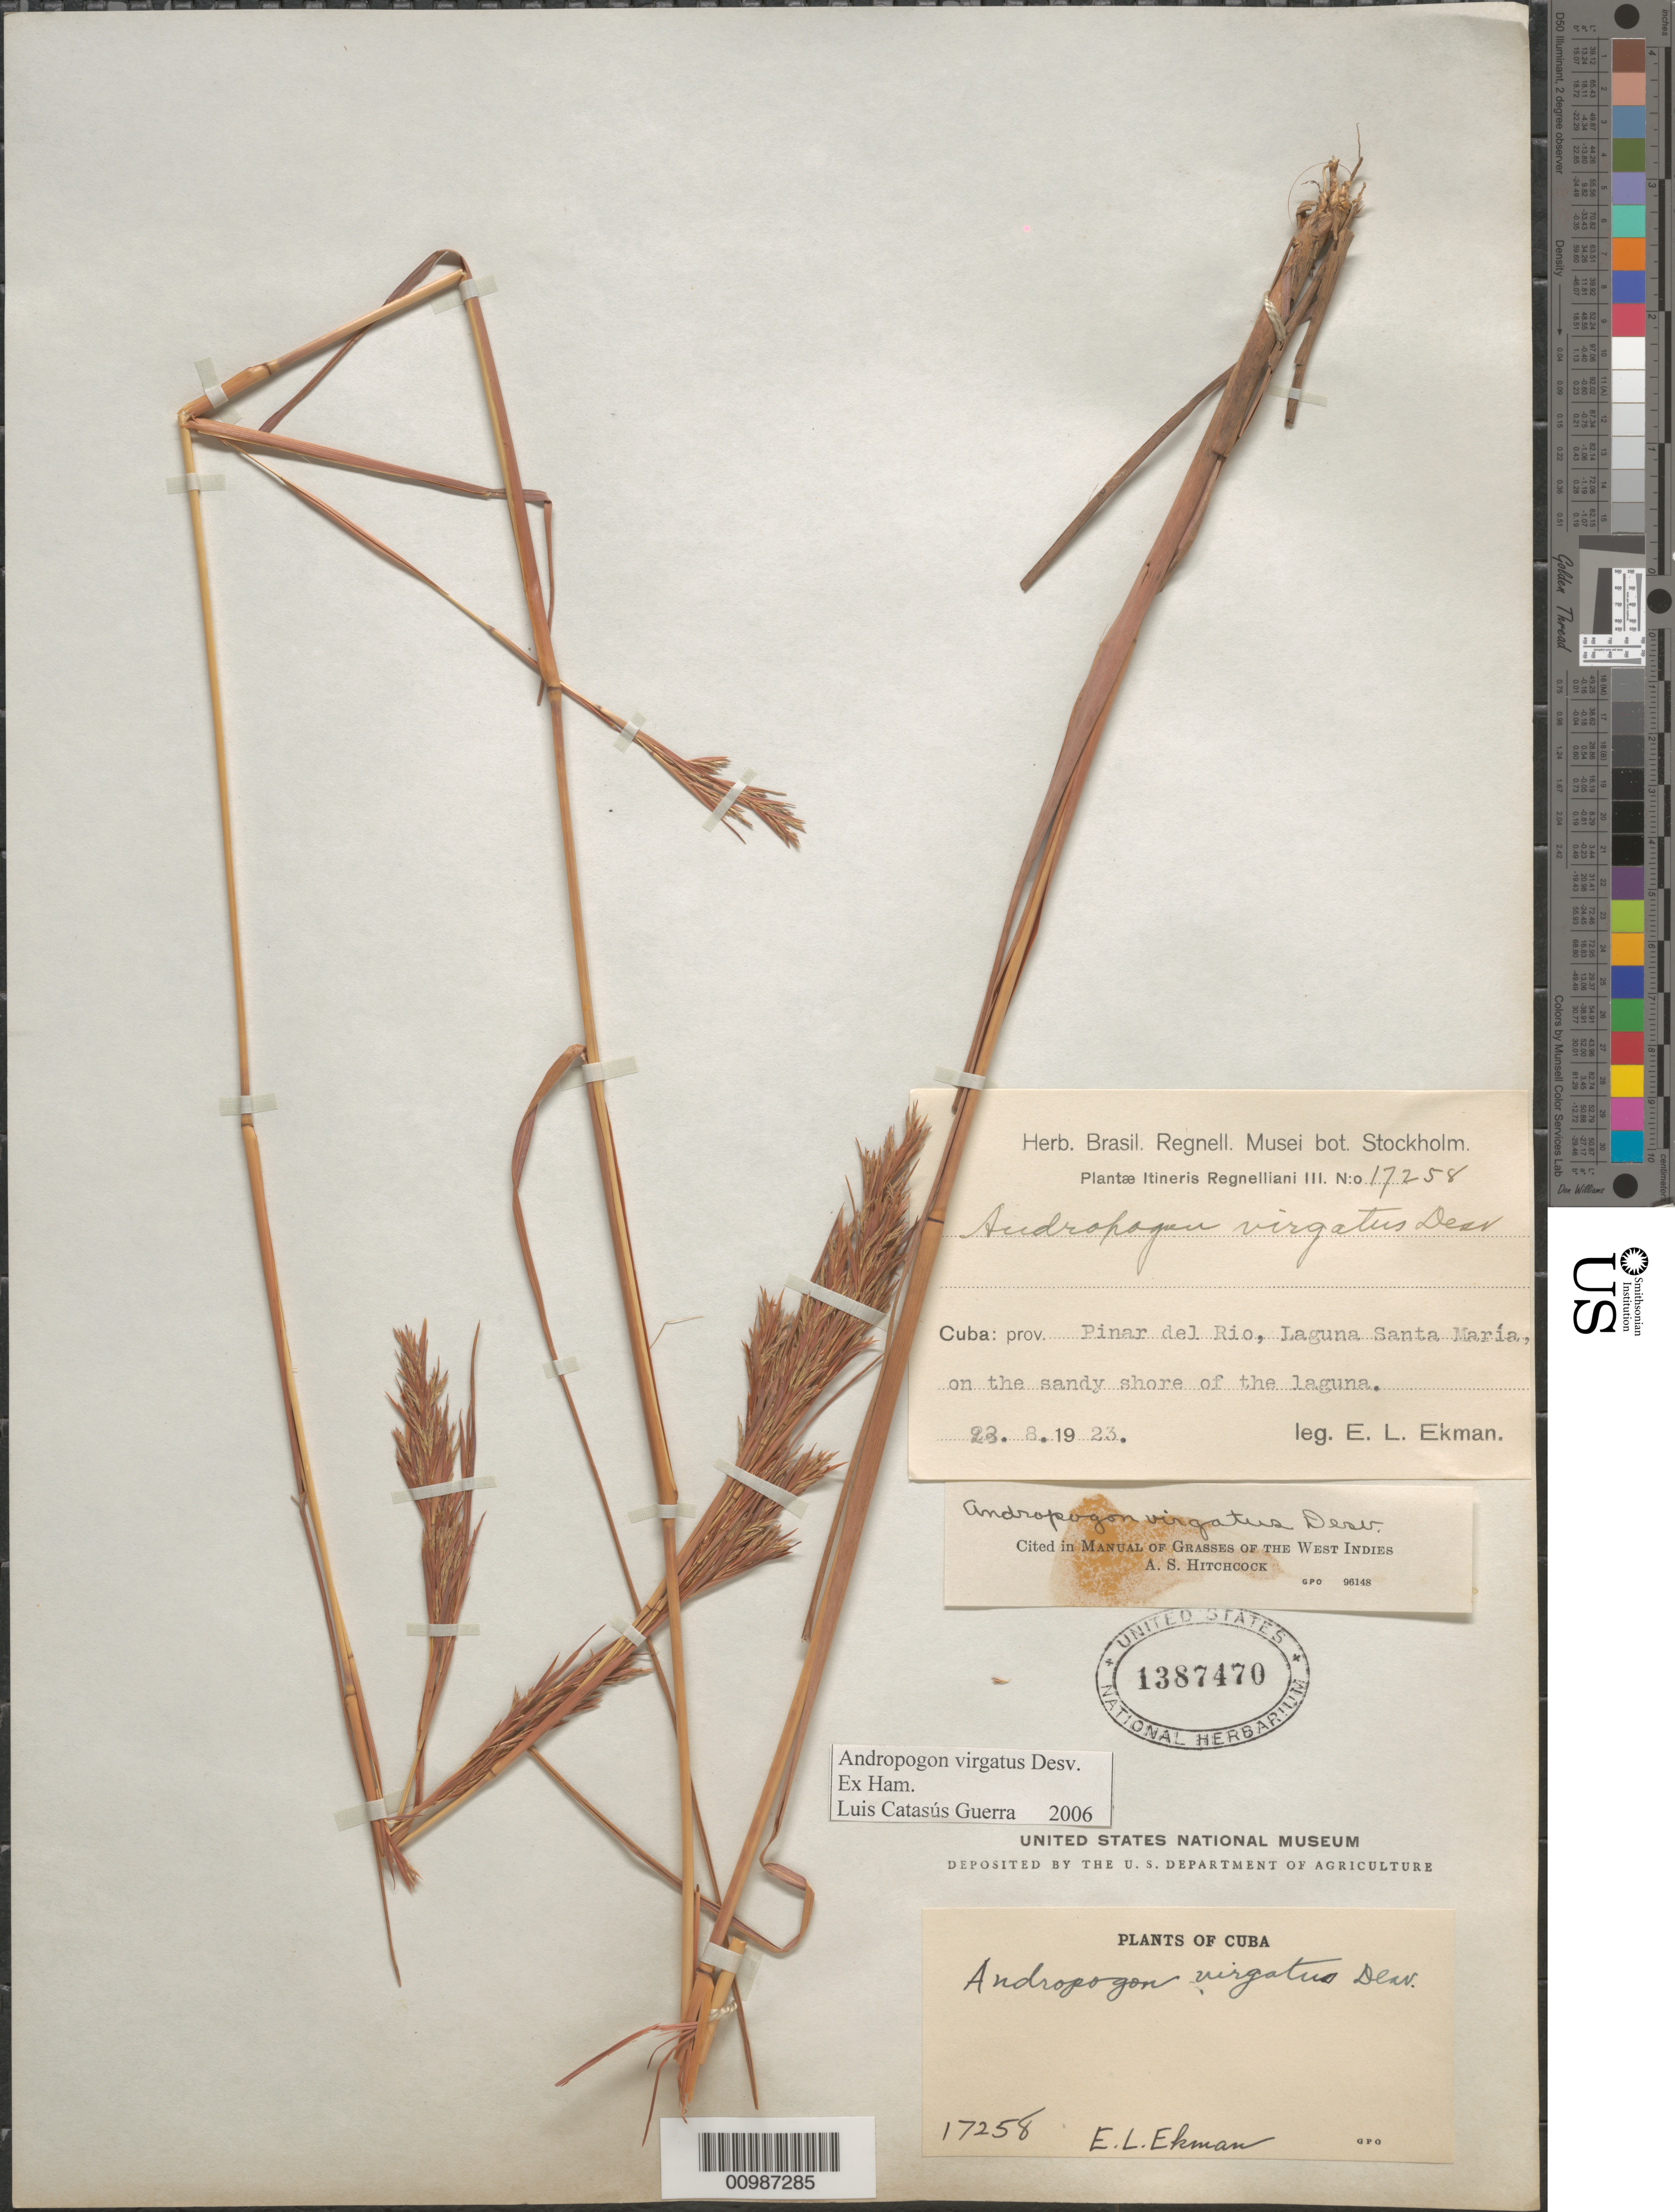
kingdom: Plantae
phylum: Tracheophyta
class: Liliopsida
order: Poales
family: Poaceae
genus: Andropogon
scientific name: Andropogon virgatus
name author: Desv. ex Ham.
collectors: E. L. Ekman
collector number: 17258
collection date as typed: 23 Aug 1923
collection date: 1923-08-23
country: Cuba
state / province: Pinar del Rio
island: Cuba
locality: Laguna Santa Maria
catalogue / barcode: US 1387470